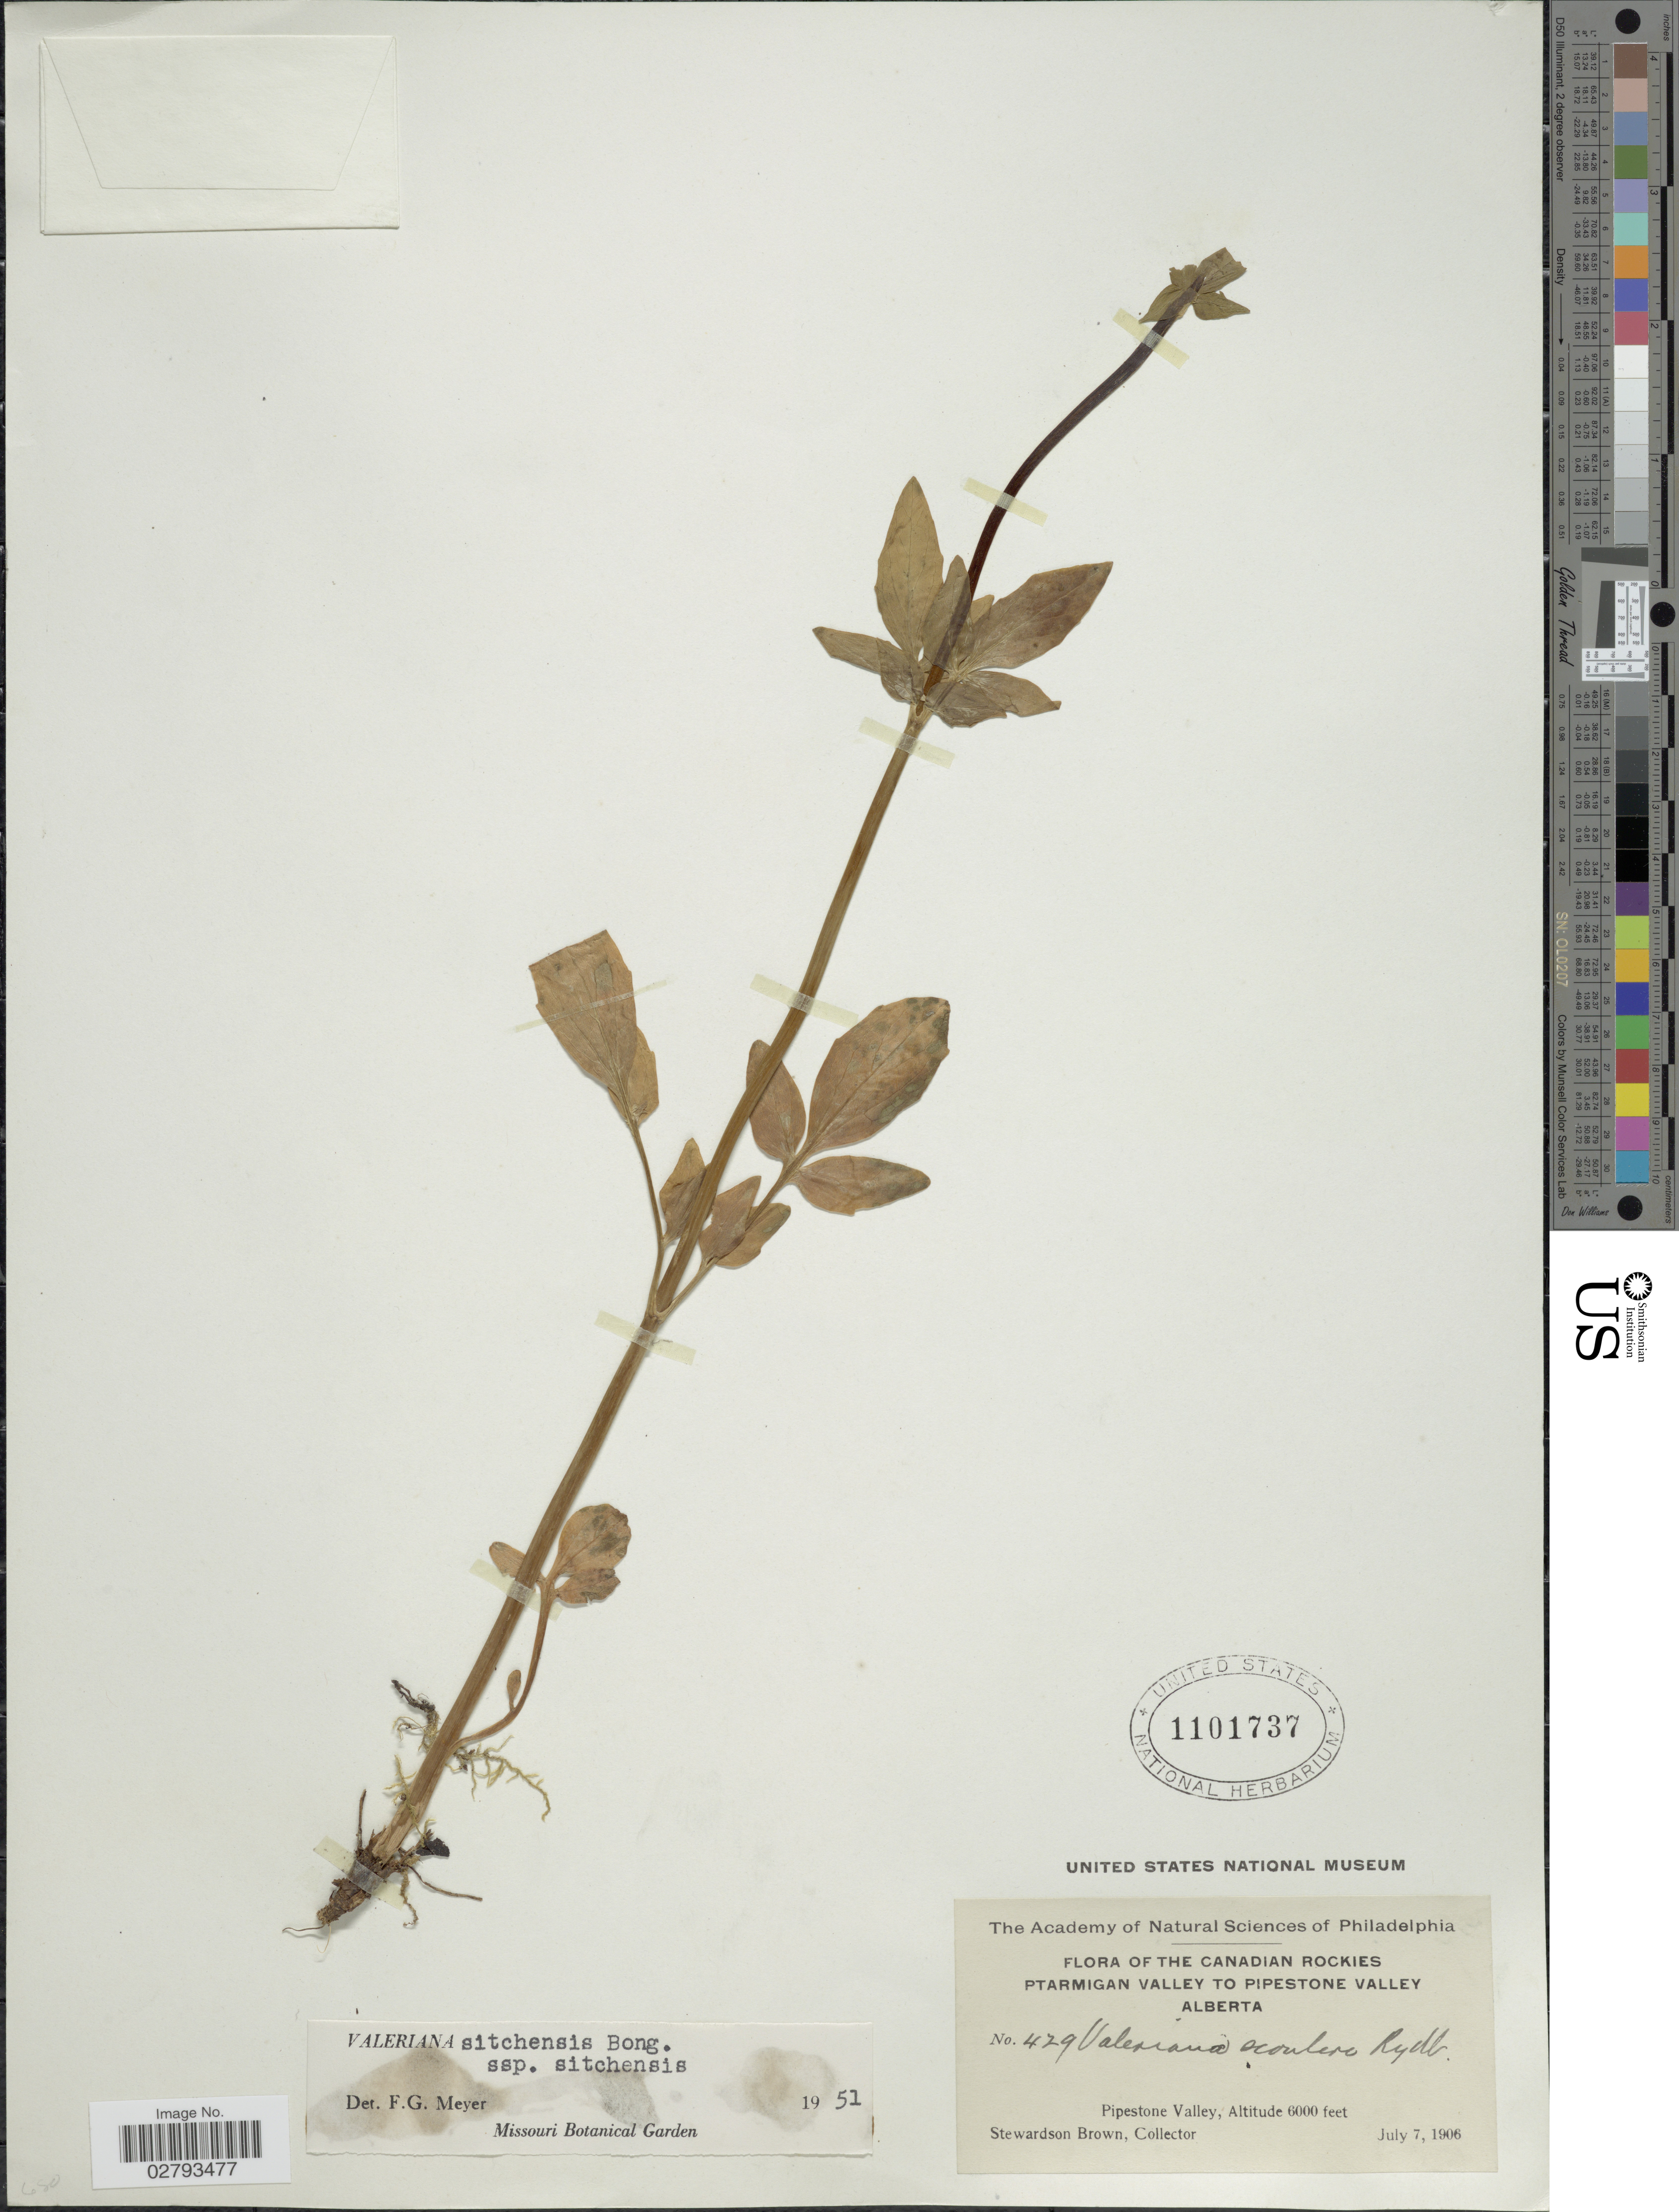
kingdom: Plantae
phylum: Tracheophyta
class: Magnoliopsida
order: Dipsacales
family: Caprifoliaceae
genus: Valeriana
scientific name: Valeriana sitchensis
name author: Bong.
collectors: S. Brown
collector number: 429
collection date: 1906-07-07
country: Canada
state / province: Alberta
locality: The Canadian Rockies. Ptarmigan Valley to Pipestone Valley. Pipestone Valley.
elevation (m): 1829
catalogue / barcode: US 1101737